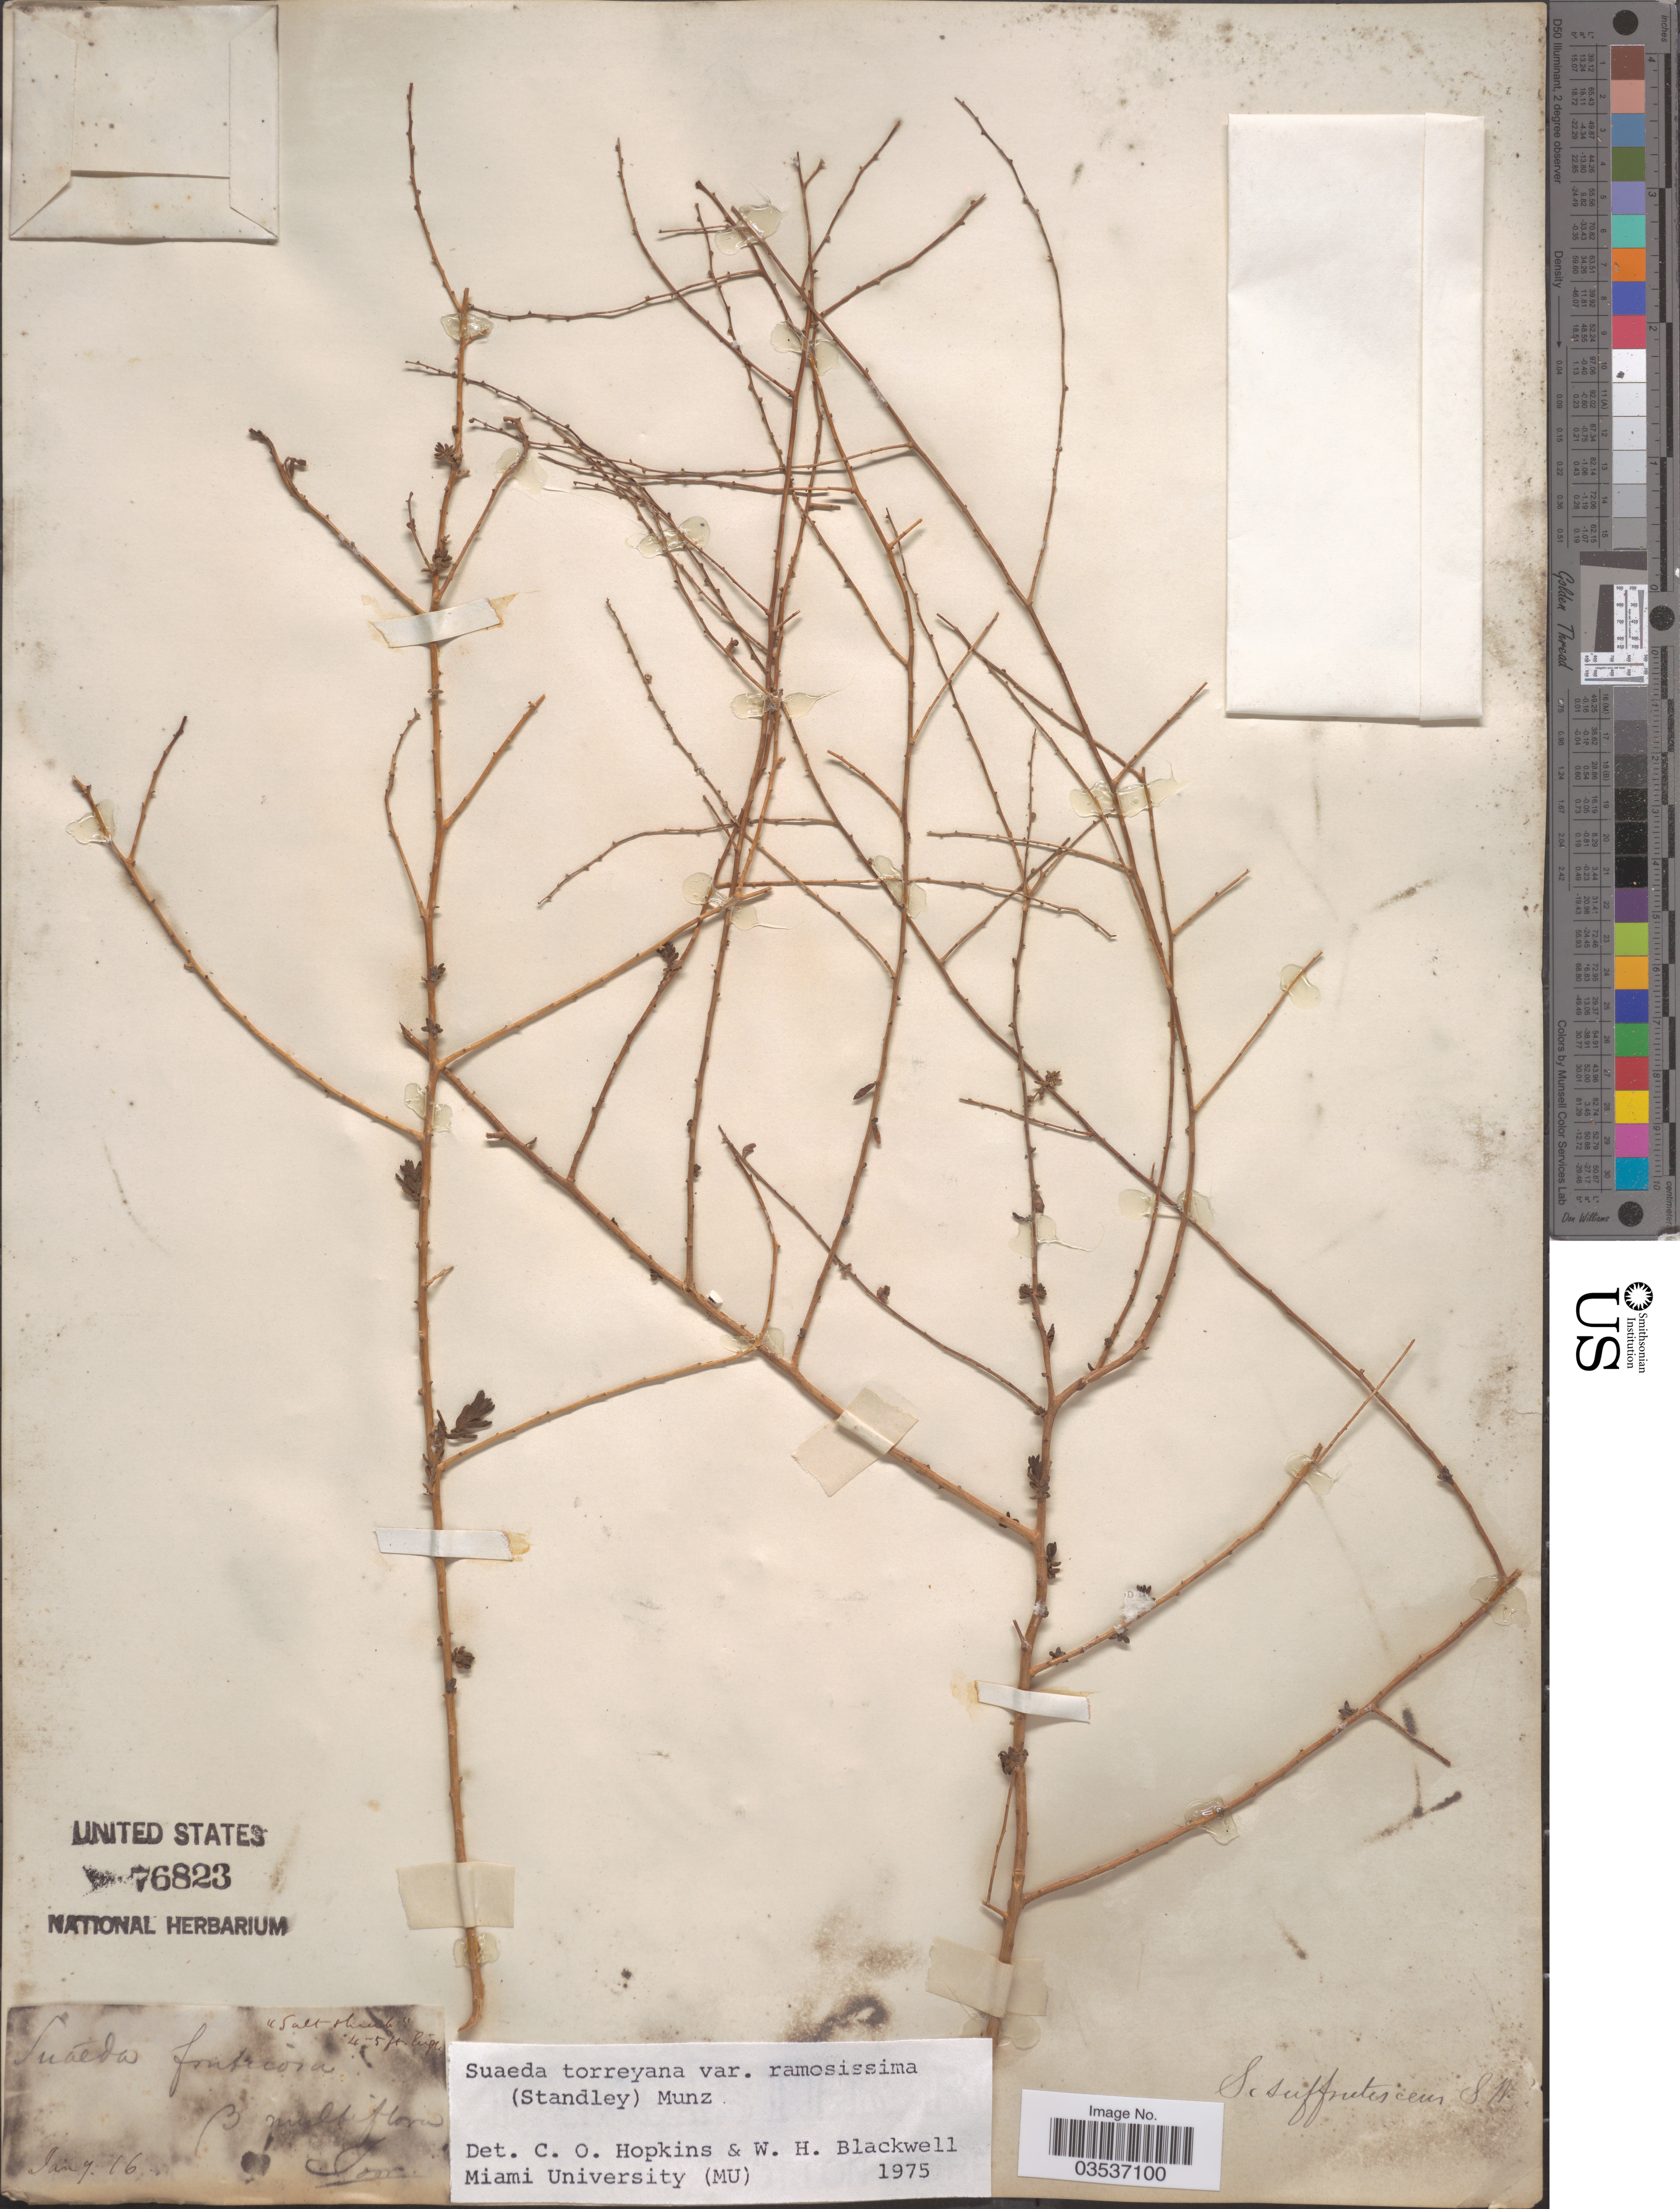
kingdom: Plantae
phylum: Tracheophyta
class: Magnoliopsida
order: Caryophyllales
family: Amaranthaceae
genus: Suaeda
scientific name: Suaeda torreyana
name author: S. Watson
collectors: -. Joor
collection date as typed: Transcribed d/m/y: /8/16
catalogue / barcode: US 76823